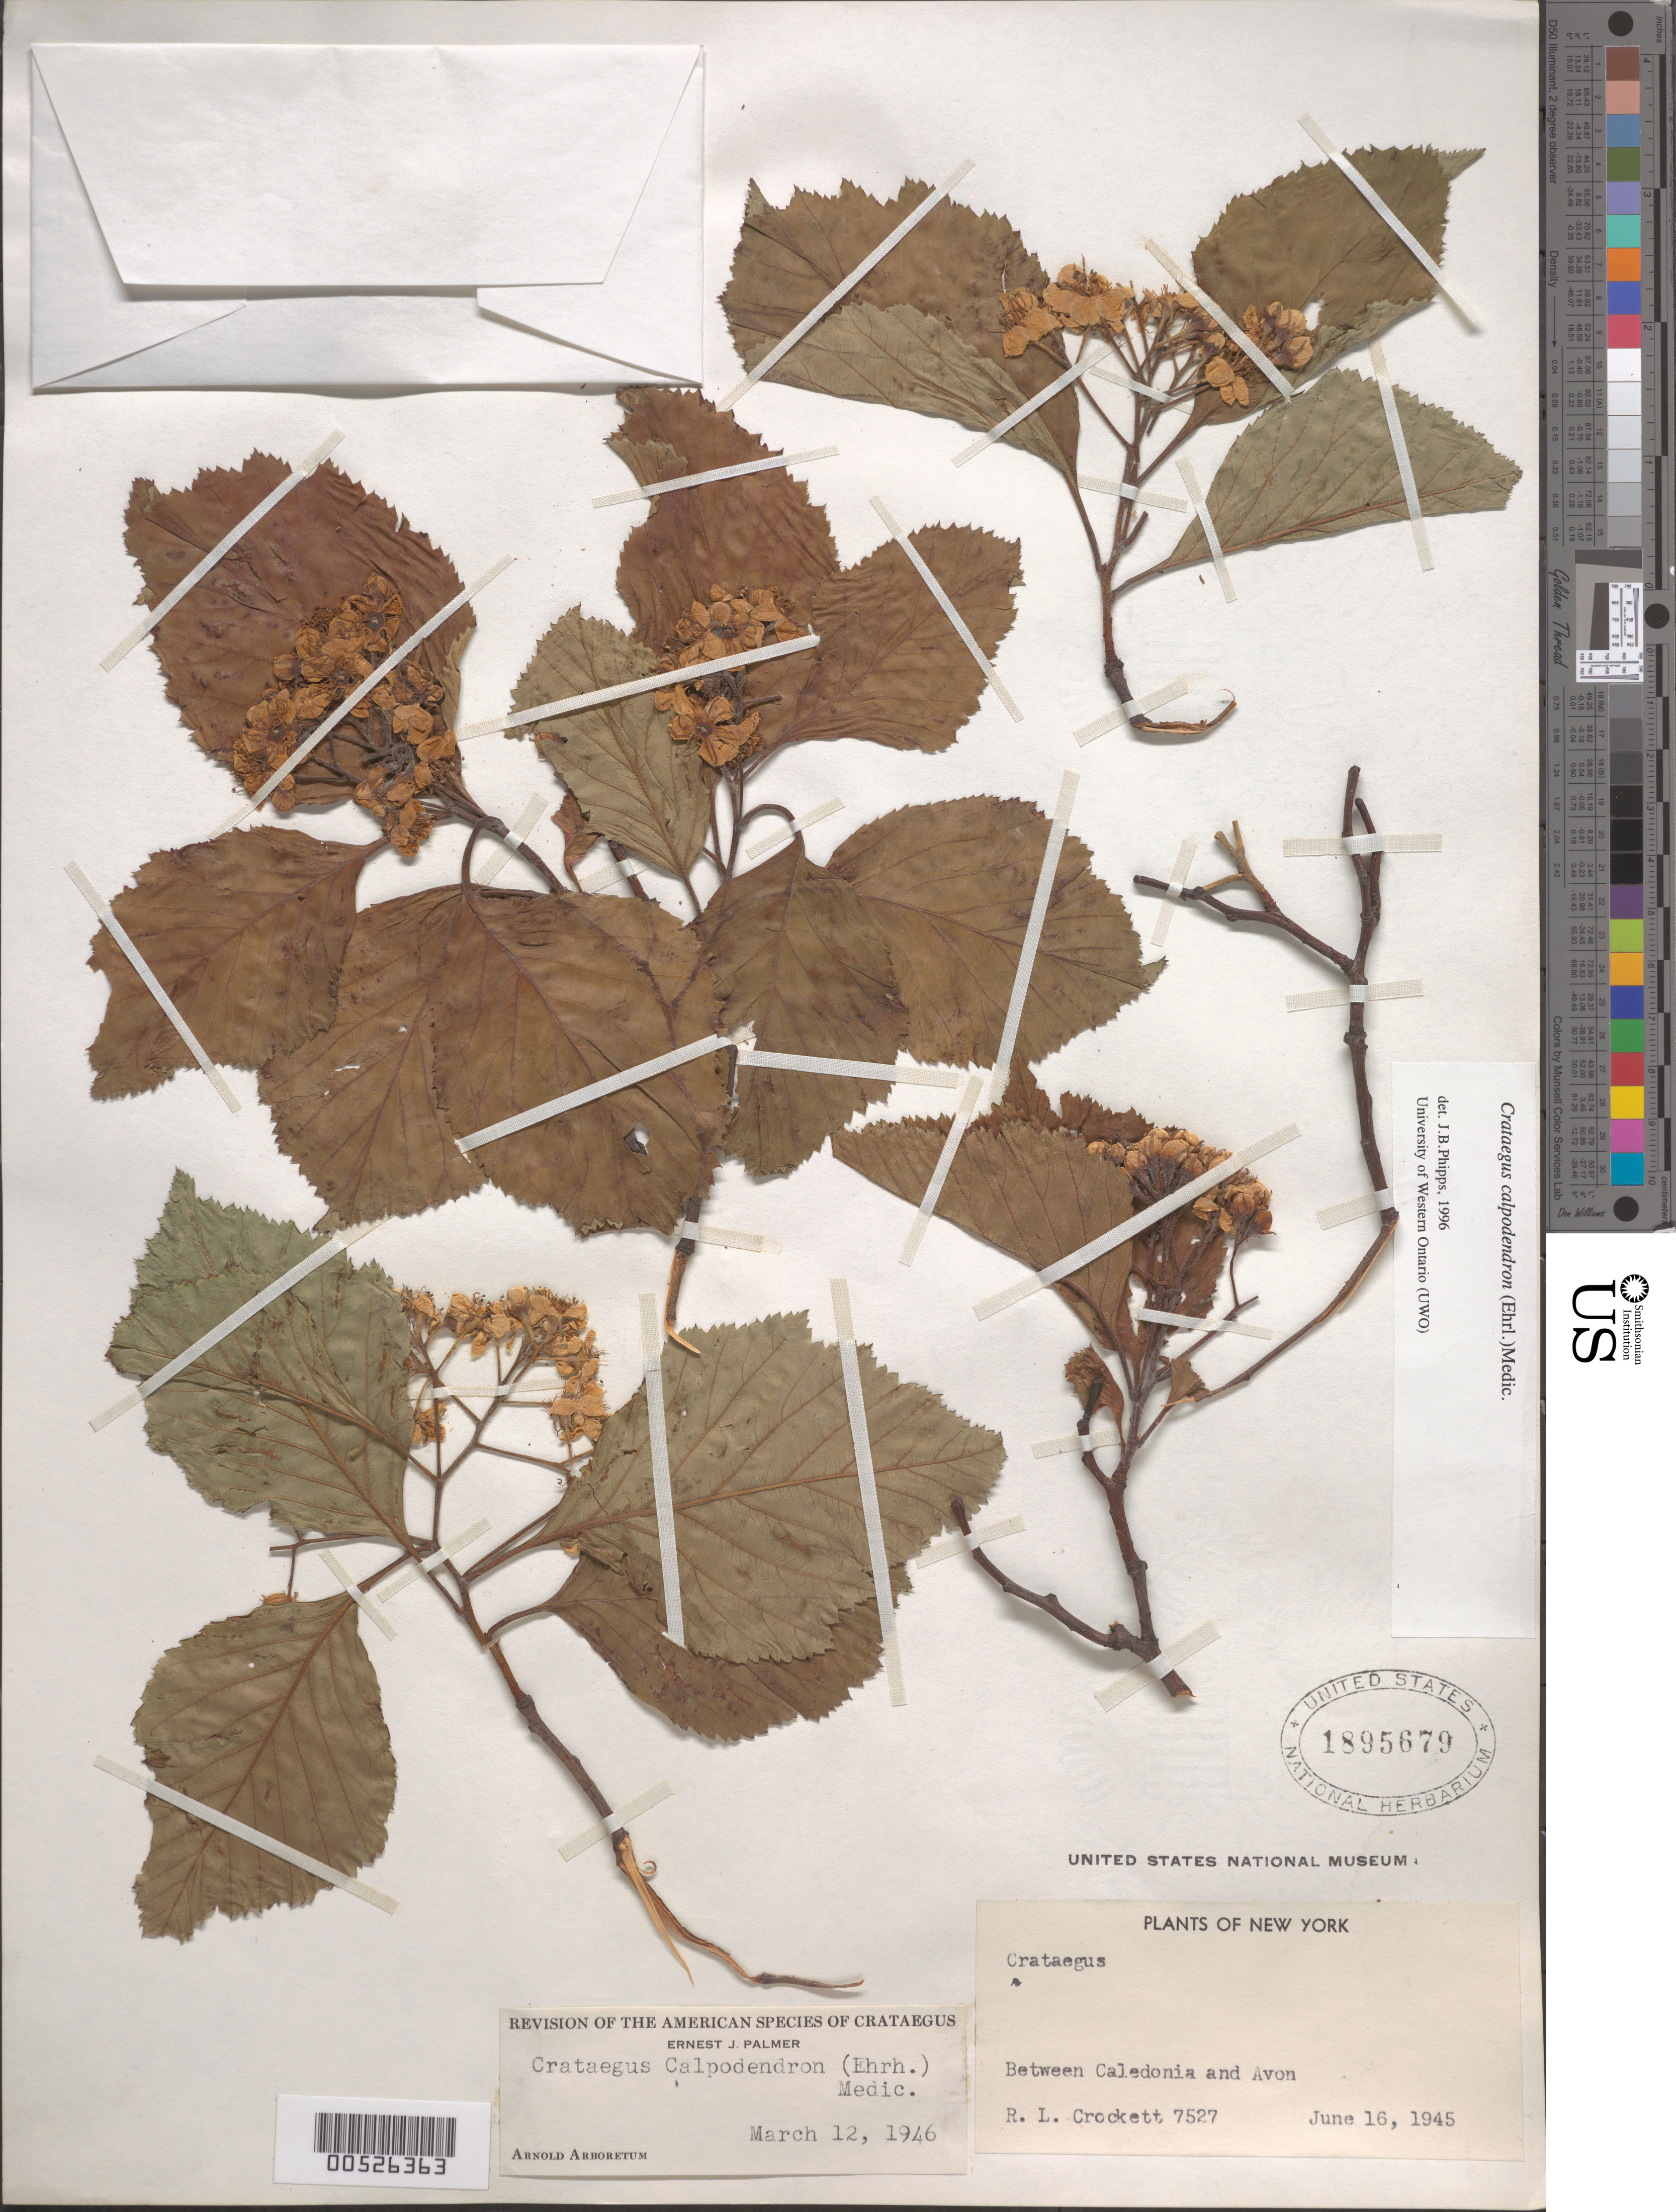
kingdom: Plantae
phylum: Tracheophyta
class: Magnoliopsida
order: Rosales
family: Rosaceae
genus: Crataegus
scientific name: Crataegus calpodendron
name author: (Ehrh.) Medik.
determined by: Palmer, E. J.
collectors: R. Crockett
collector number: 7527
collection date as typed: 16 Jun 1945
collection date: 1945-06-16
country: United States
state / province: New York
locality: Between Caledonia and Avon.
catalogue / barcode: US 1895679